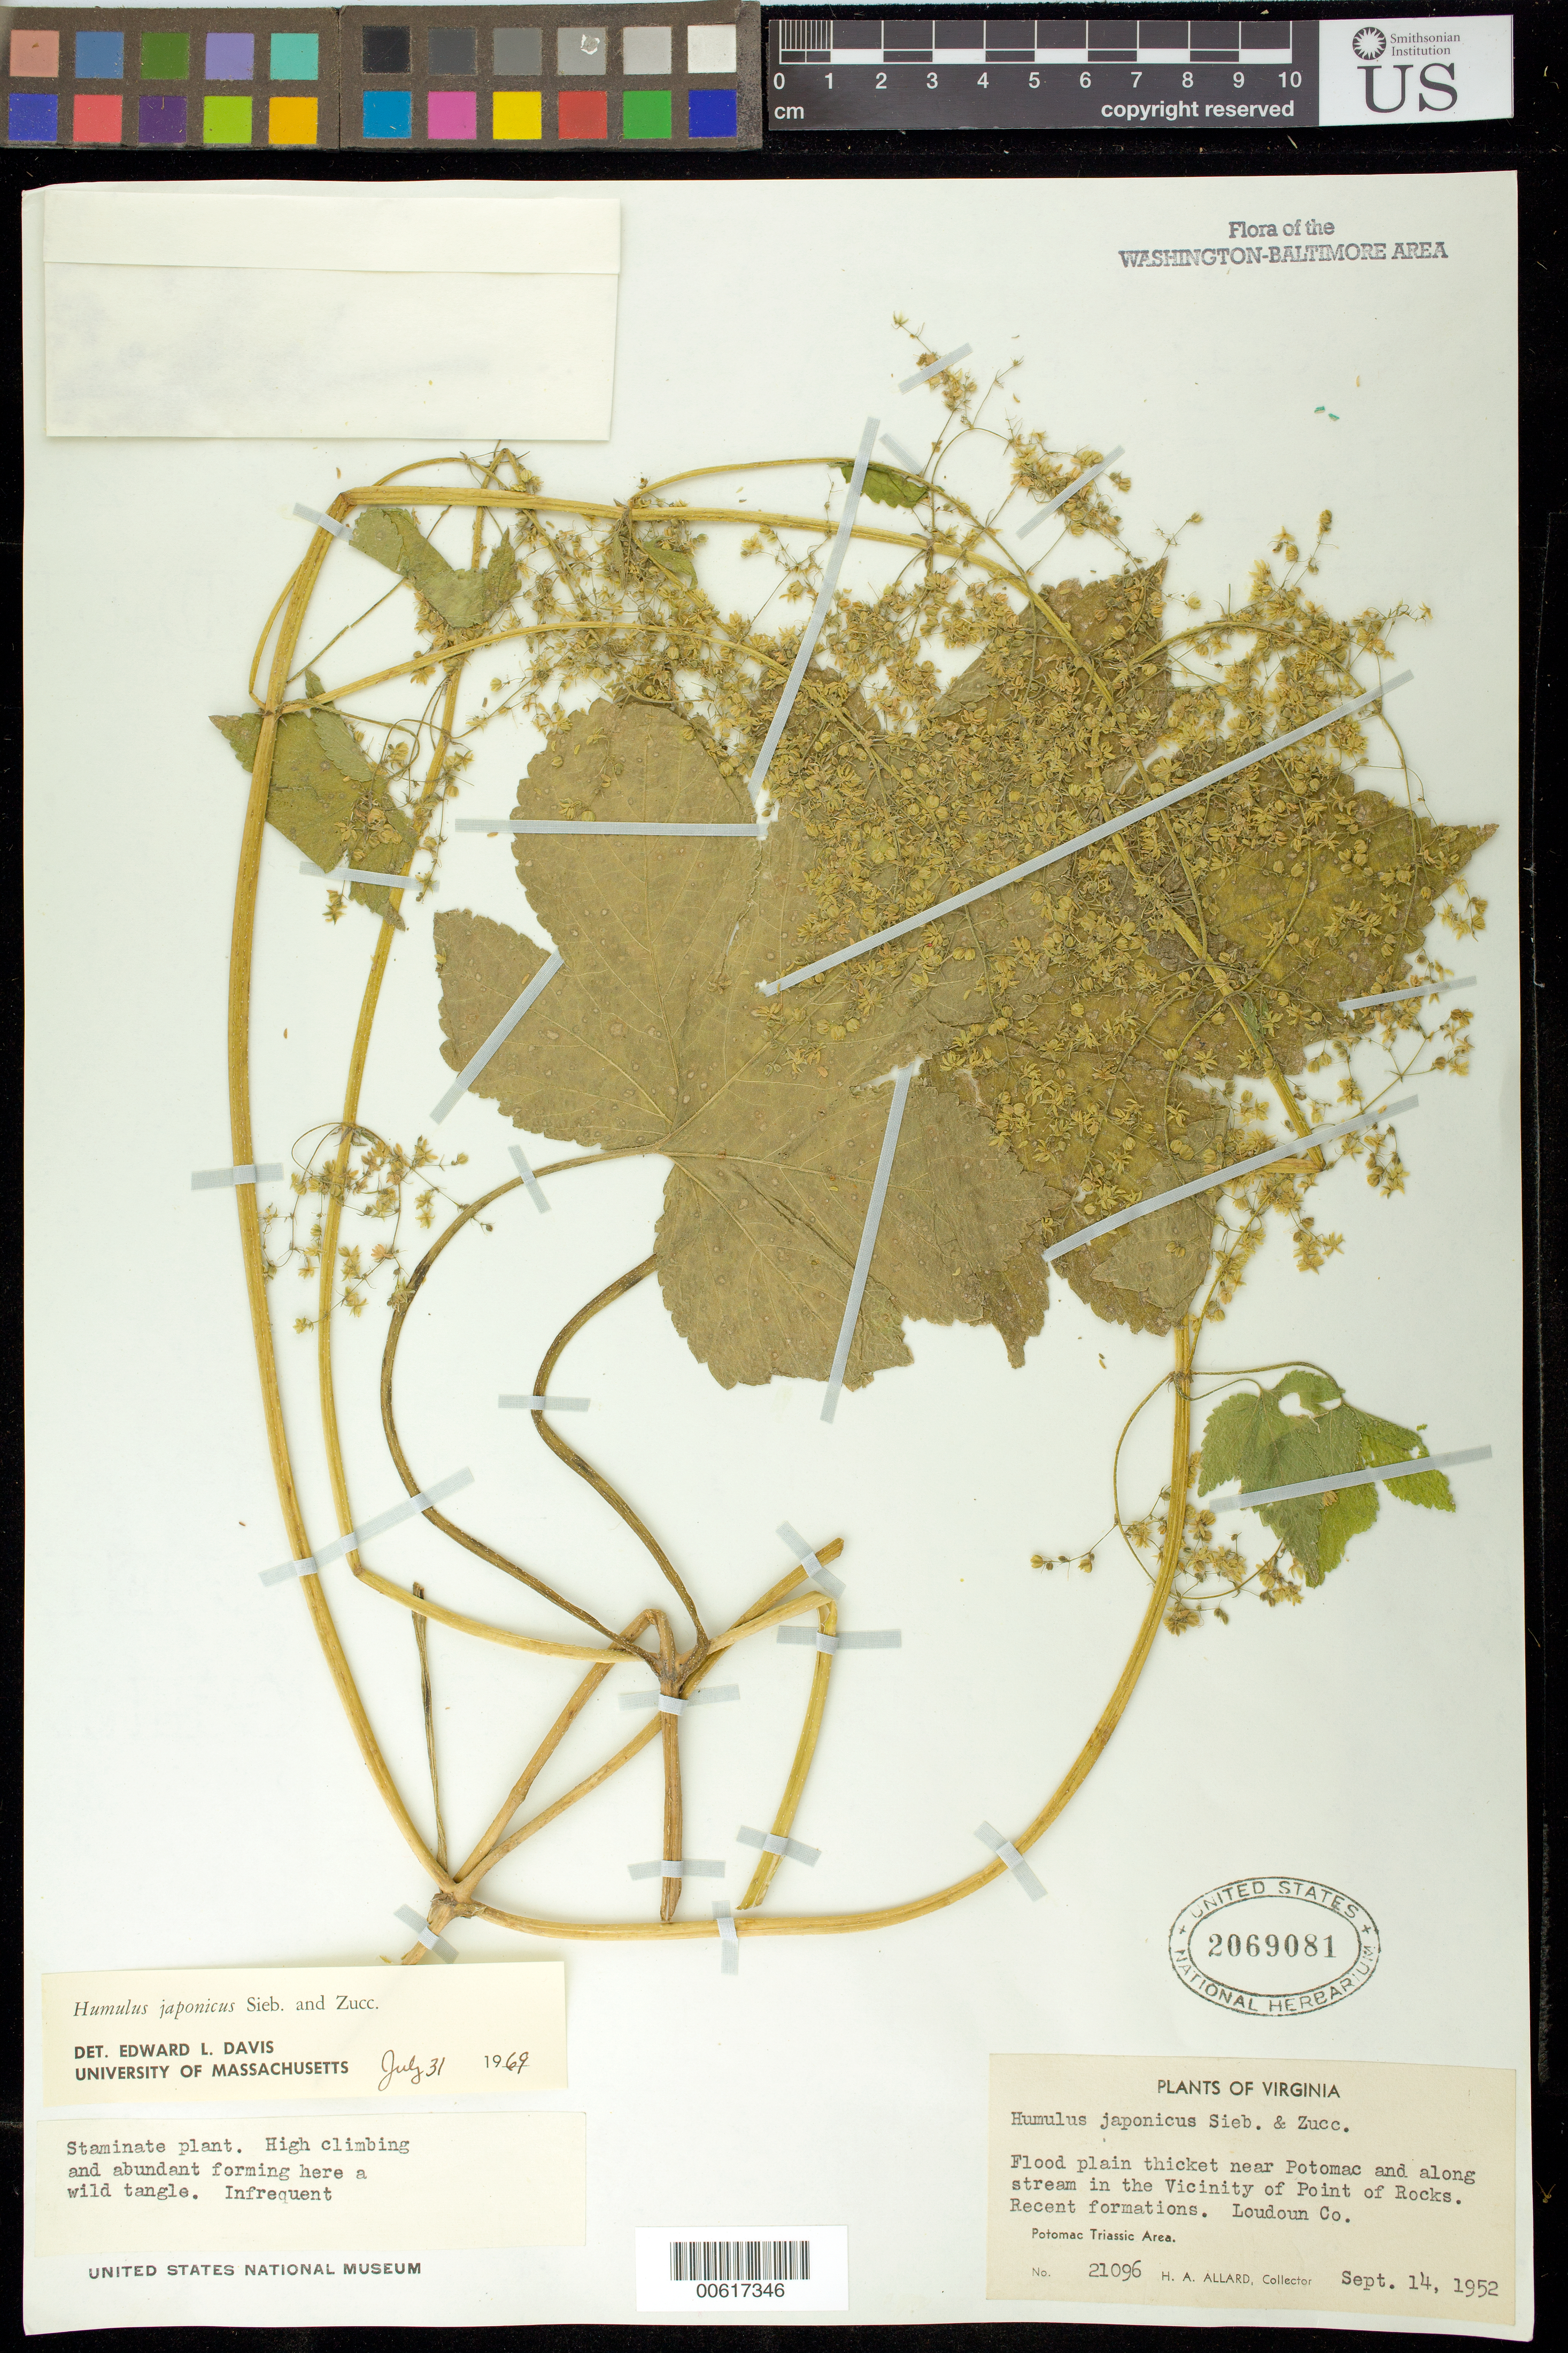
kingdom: Plantae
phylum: Tracheophyta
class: Magnoliopsida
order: Rosales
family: Cannabaceae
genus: Humulus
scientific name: Humulus japonicus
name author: Siebold & Zucc.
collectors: H. A. Allard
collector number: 21096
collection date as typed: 14 Sep 1952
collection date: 1952-09-14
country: United States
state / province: Virginia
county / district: Loudoun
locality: Near the Potomac River in the vicinity of Point of Rocks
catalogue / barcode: US 2069081